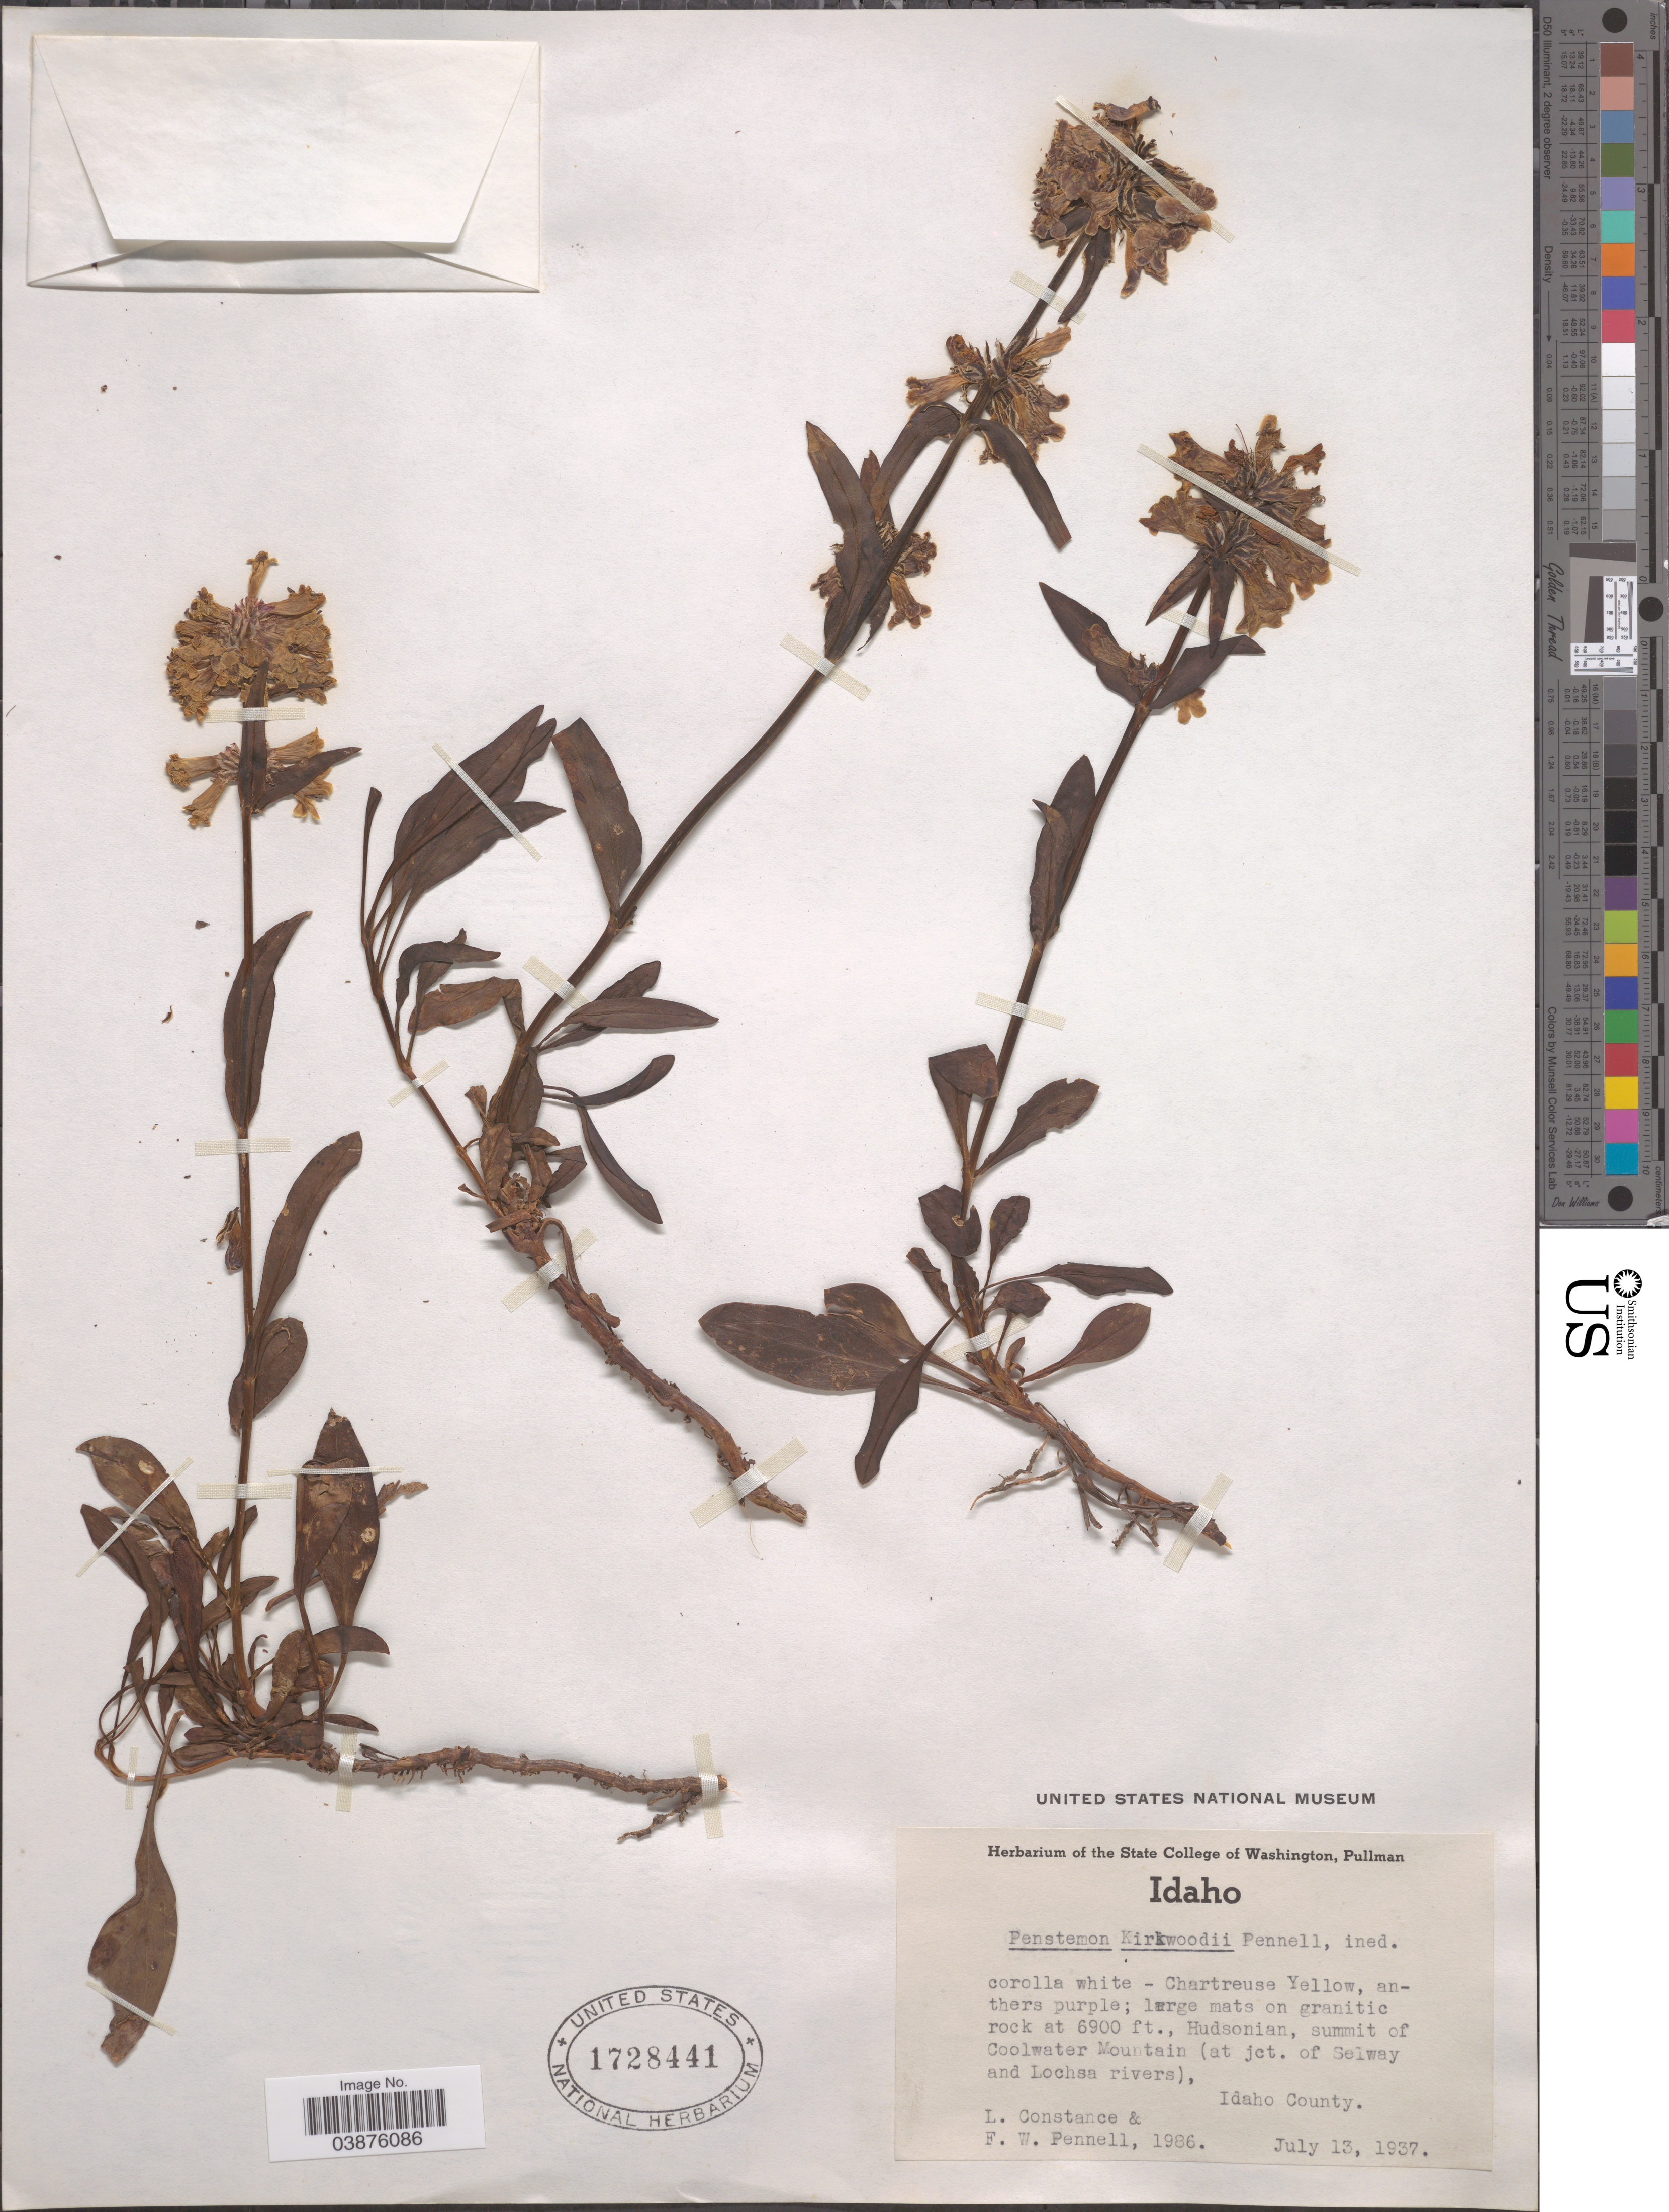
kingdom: Plantae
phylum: Tracheophyta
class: Magnoliopsida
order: Lamiales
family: Plantaginaceae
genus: Penstemon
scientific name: Penstemon kirkwoodii Pennell sp. nov. ined.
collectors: L. Constance & F. W. Pennell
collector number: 1986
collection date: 1937-07-13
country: United States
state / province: Idaho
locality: Hudsonian, summit of Coolwater Mountain (at jct. of Selway and Lochsa rivers), Idaho County.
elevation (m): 2103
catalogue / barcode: US 1728441